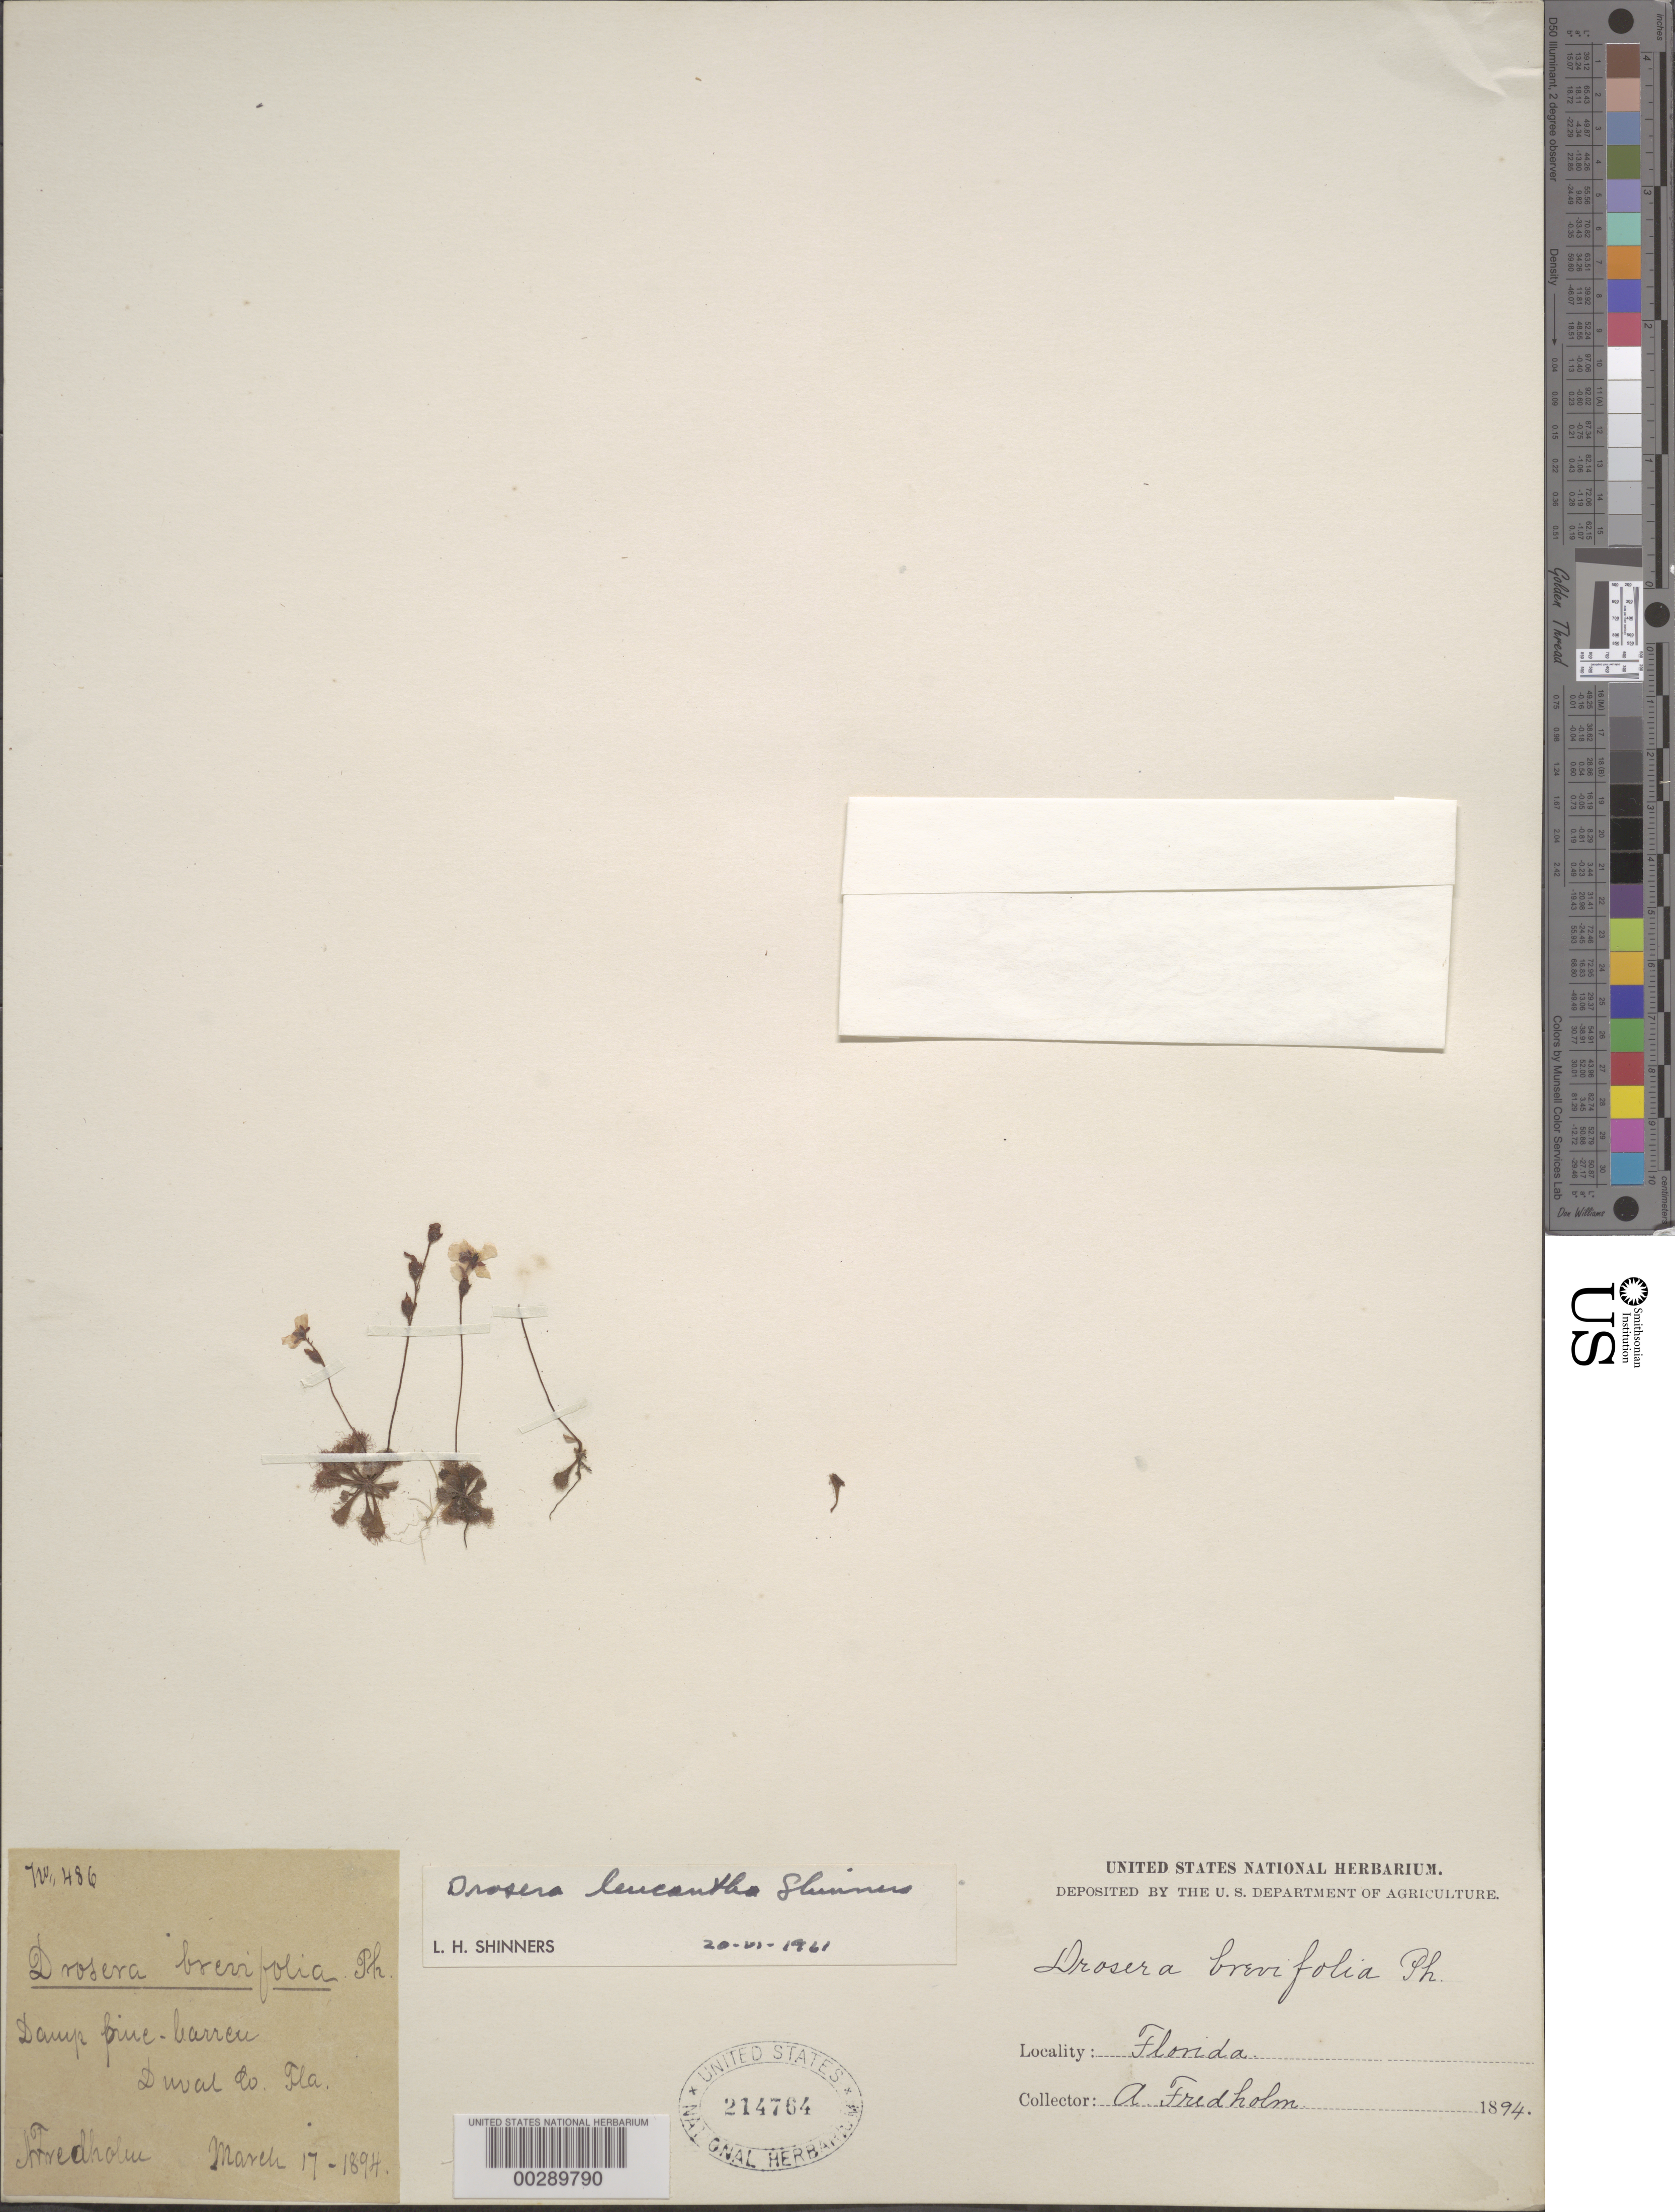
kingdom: Plantae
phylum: Tracheophyta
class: Magnoliopsida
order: Caryophyllales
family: Droseraceae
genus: Drosera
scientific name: Drosera leucantha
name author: Shinners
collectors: A. J. Fredholm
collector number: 486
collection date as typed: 17 Mar 1894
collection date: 1894-03-17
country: United States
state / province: Florida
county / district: Duval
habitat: Damp pine barren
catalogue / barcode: US 214764